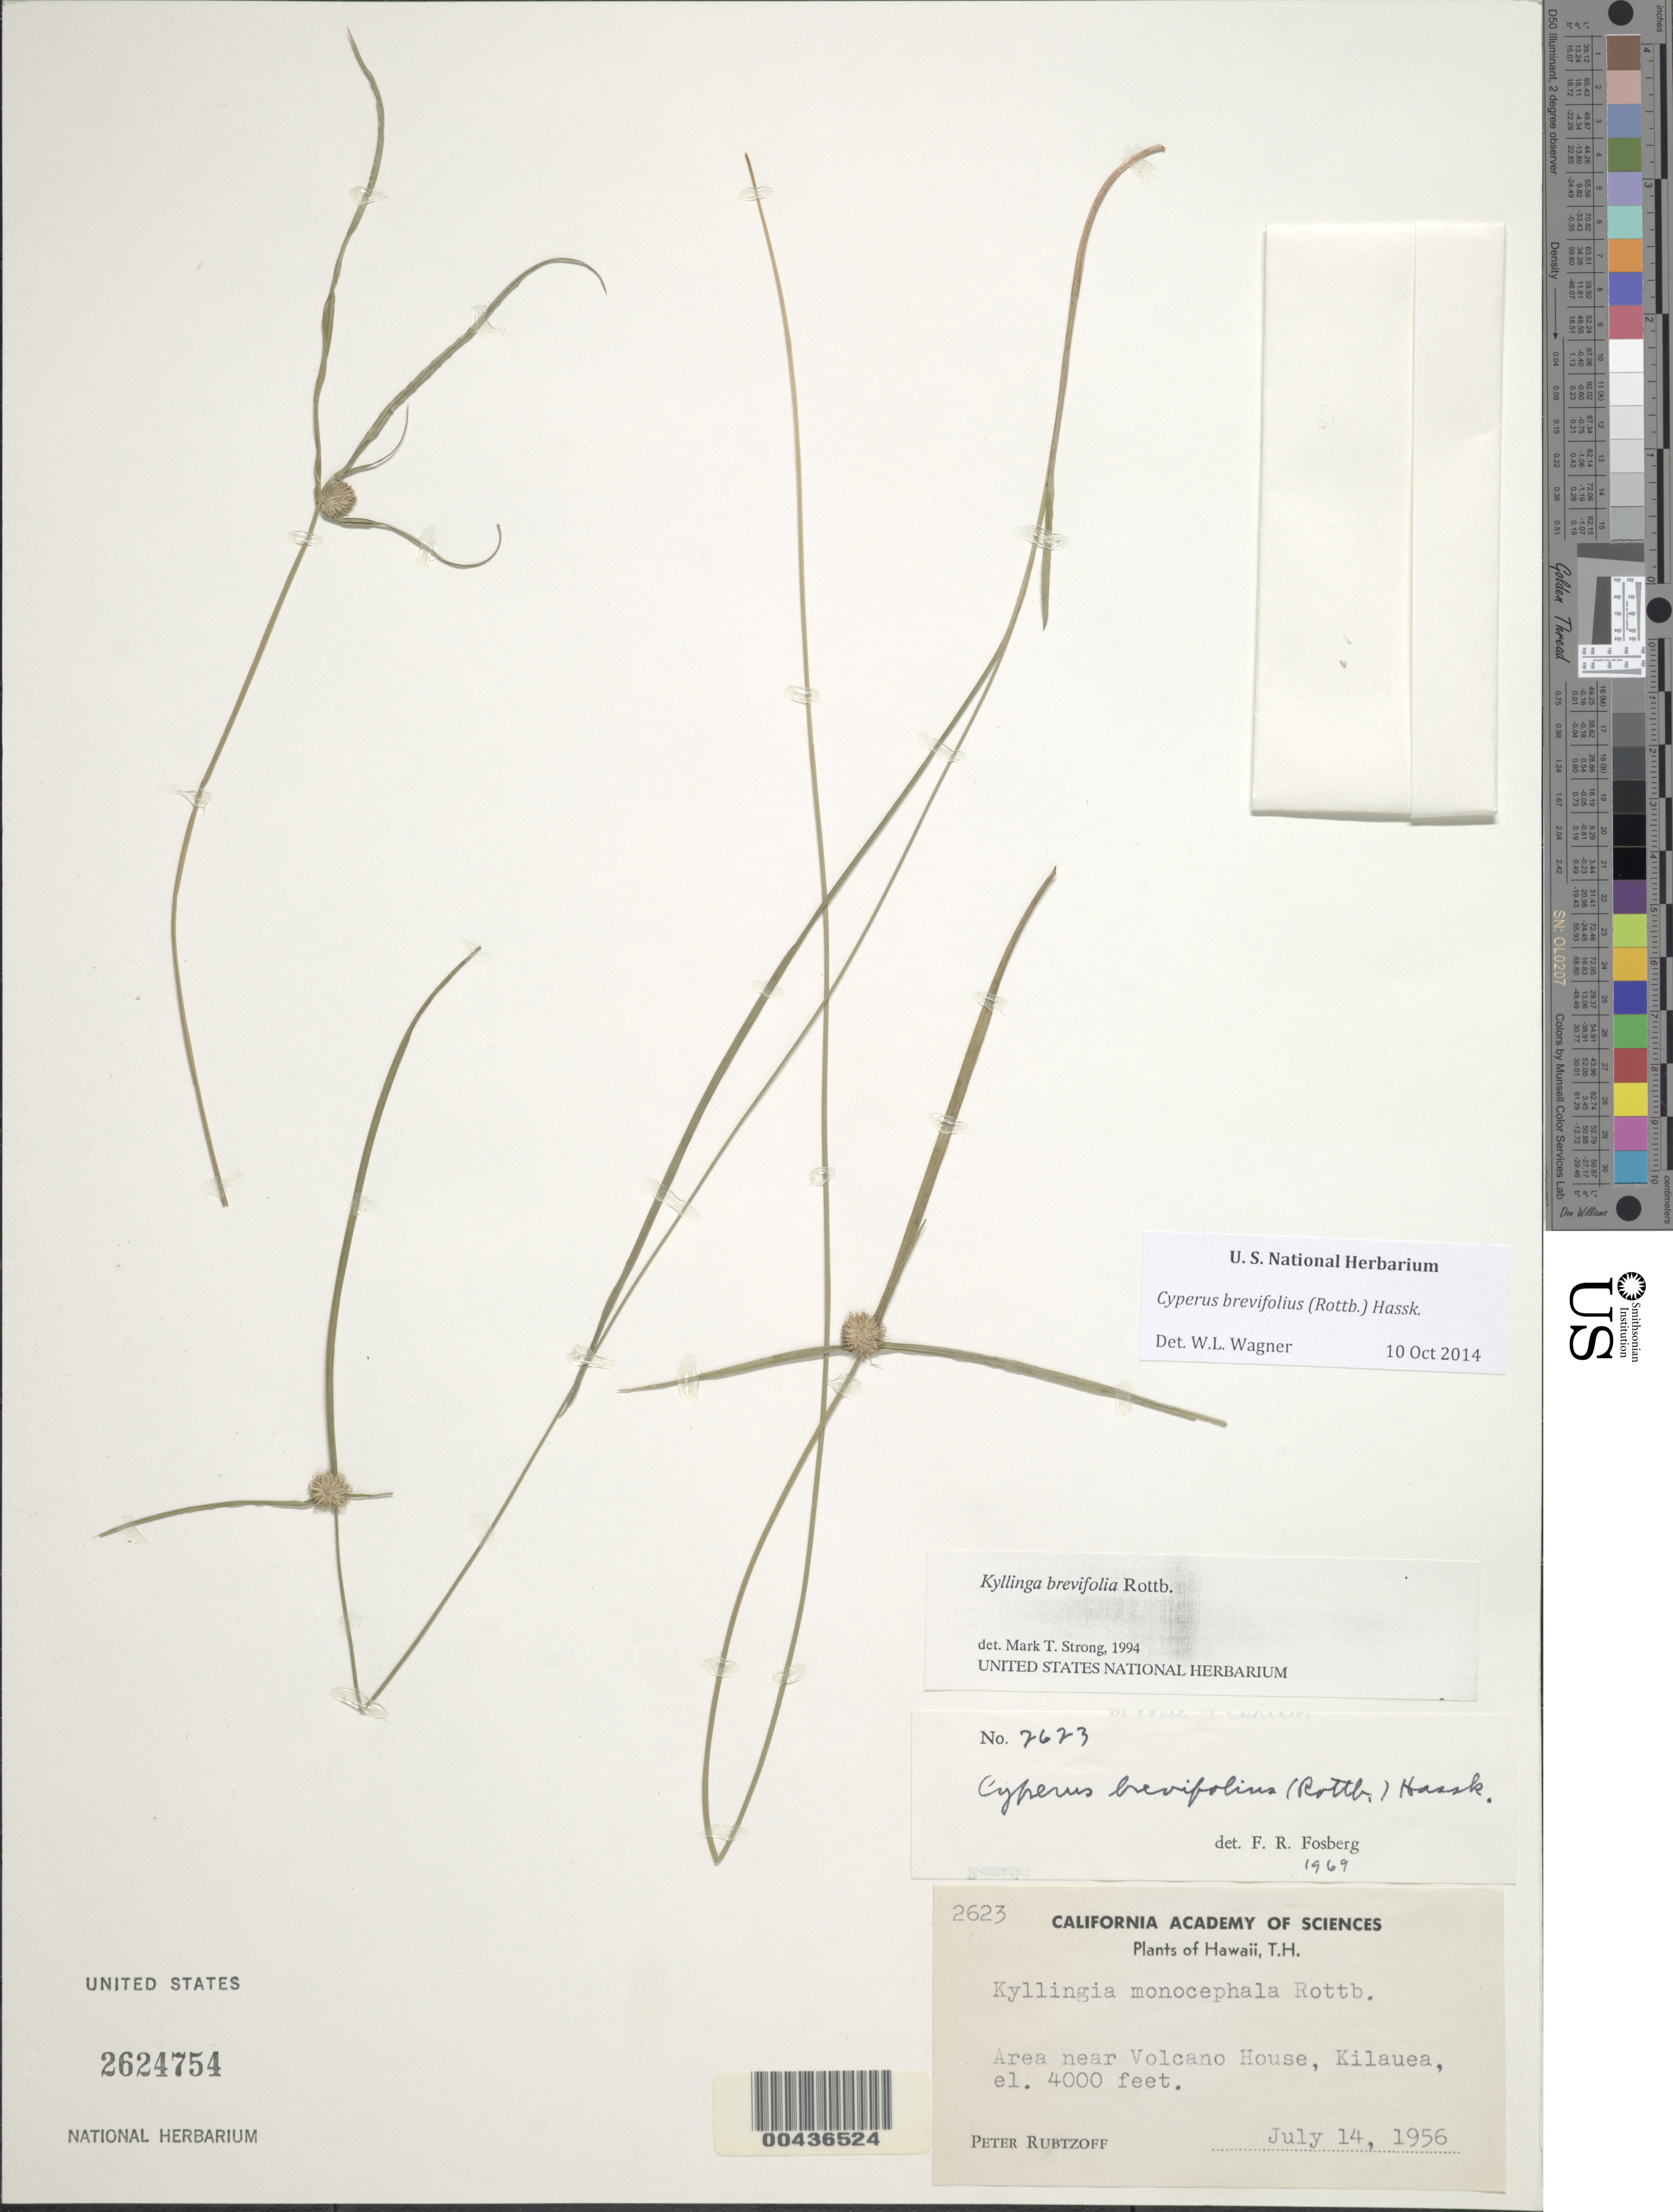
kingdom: Plantae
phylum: Tracheophyta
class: Liliopsida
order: Poales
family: Cyperaceae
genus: Cyperus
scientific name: Cyperus brevifolius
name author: (Rottb.) Hassk.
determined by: Wagner, W. L., (BOT), Smithsonian Institution - National Museum of Natural History (UNITED STATES)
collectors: P. Rubtzoff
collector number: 2623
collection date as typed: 14 Jul 1956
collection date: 1956-07-14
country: United States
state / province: Hawaii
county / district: Hawaii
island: Hawaii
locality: area near Volcano House, Kilauea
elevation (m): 1219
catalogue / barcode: US 2624754